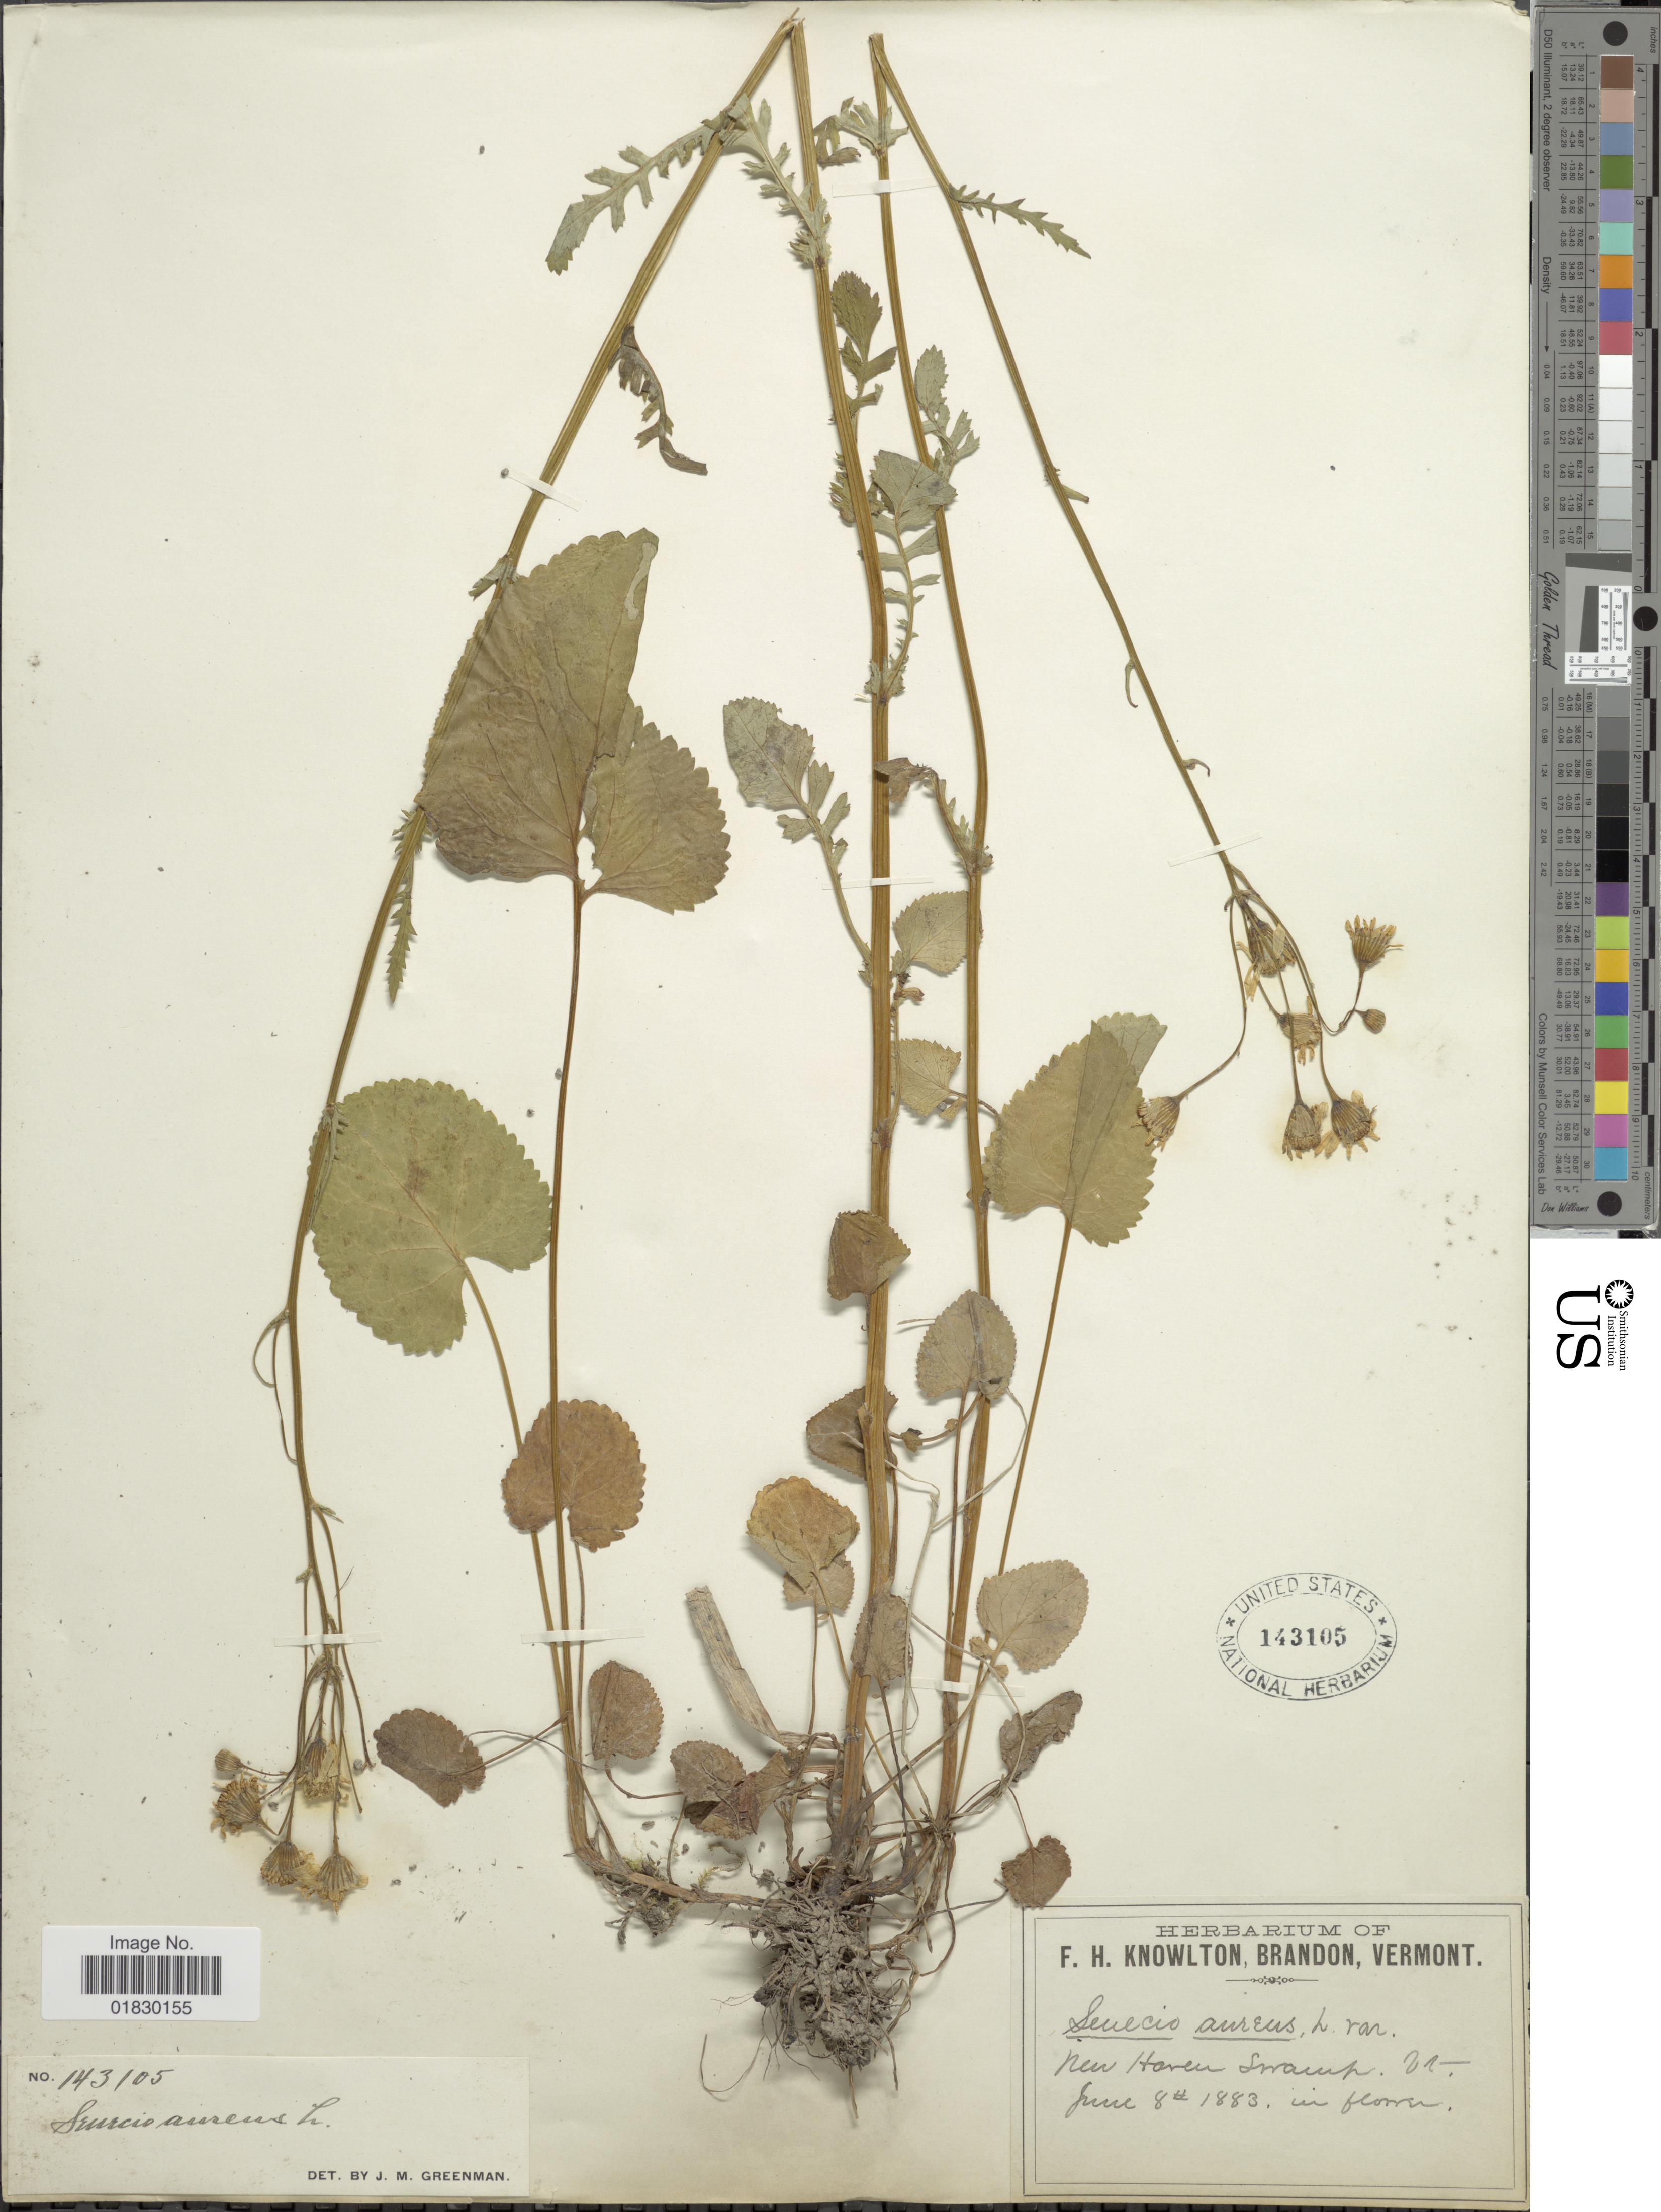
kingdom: Plantae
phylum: Tracheophyta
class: Magnoliopsida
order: Asterales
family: Asteraceae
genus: Packera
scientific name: Packera aurea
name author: (L.) Á. Löve & D. Löve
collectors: F. H. Knowlton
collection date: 1883-06-08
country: United States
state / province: Virginia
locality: New Haven Swamp, Va.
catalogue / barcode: US 143105